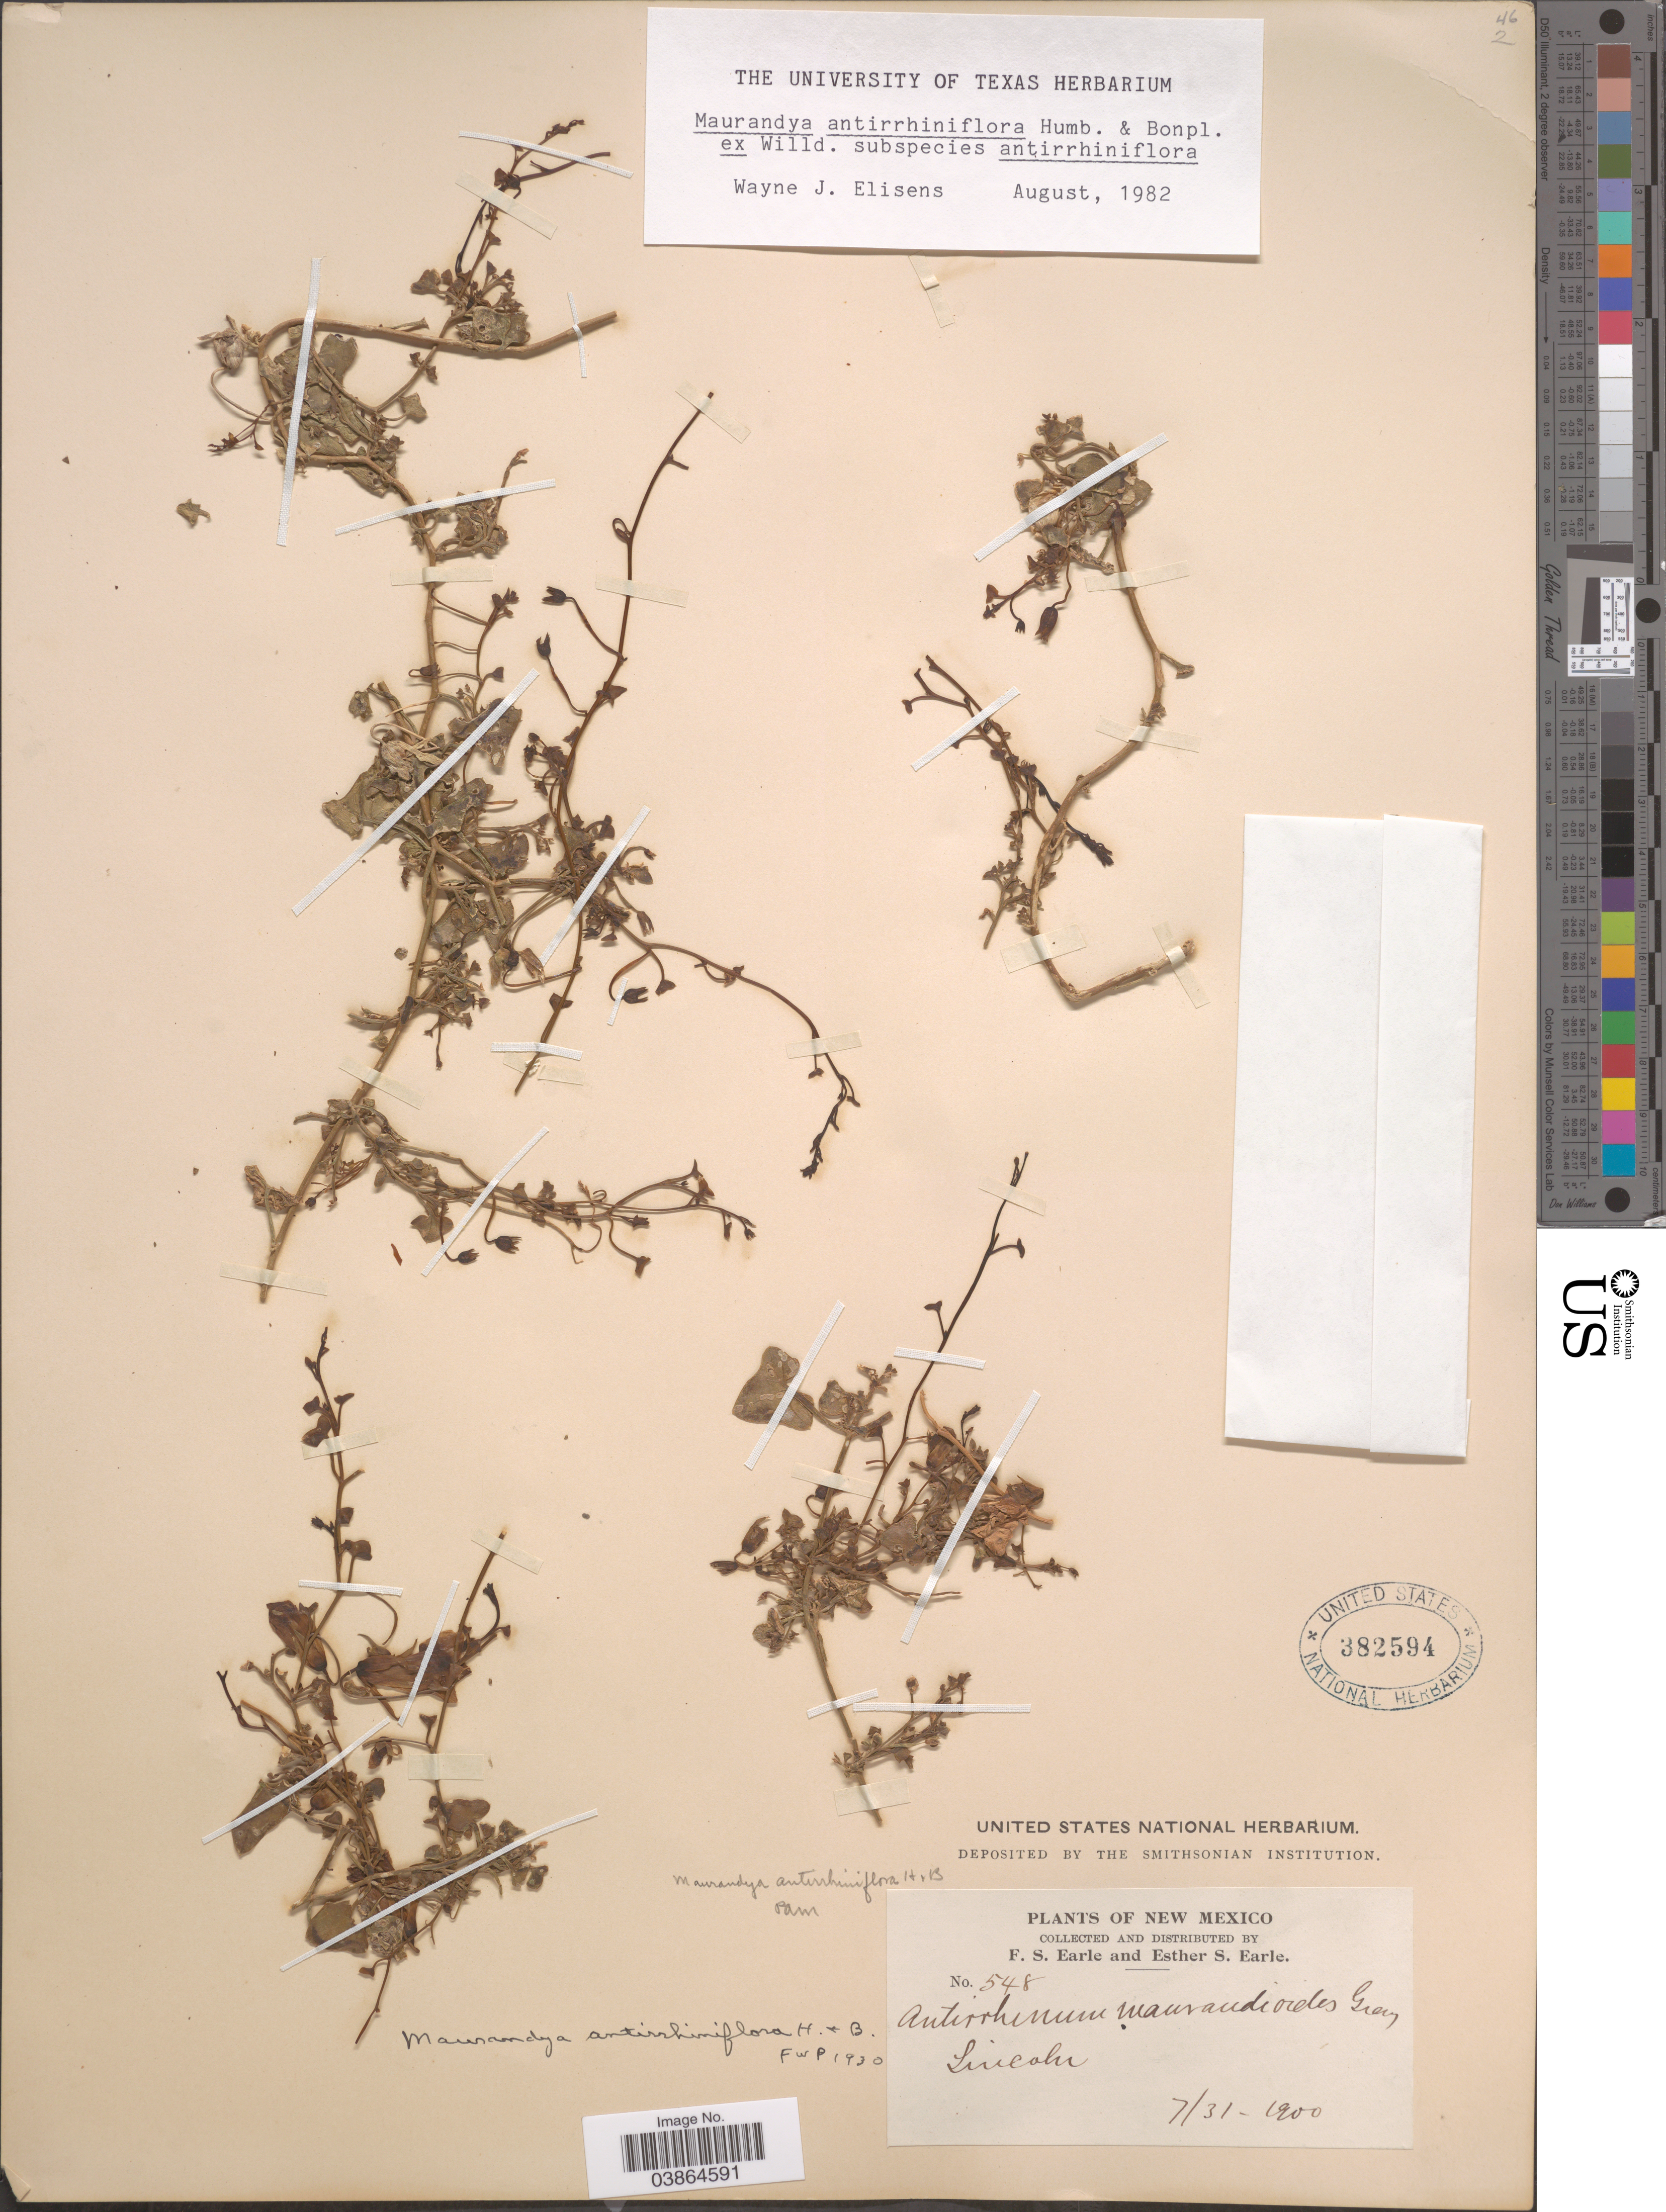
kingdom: Plantae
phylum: Tracheophyta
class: Magnoliopsida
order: Lamiales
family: Plantaginaceae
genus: Maurandya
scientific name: Maurandya antirrhiniflora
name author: Humb. & Bonpl. ex Willd.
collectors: F. S. Earle & E. S. Earle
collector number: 548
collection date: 1900-07-31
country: United States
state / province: New Mexico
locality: Lincoln.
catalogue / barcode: US 382594